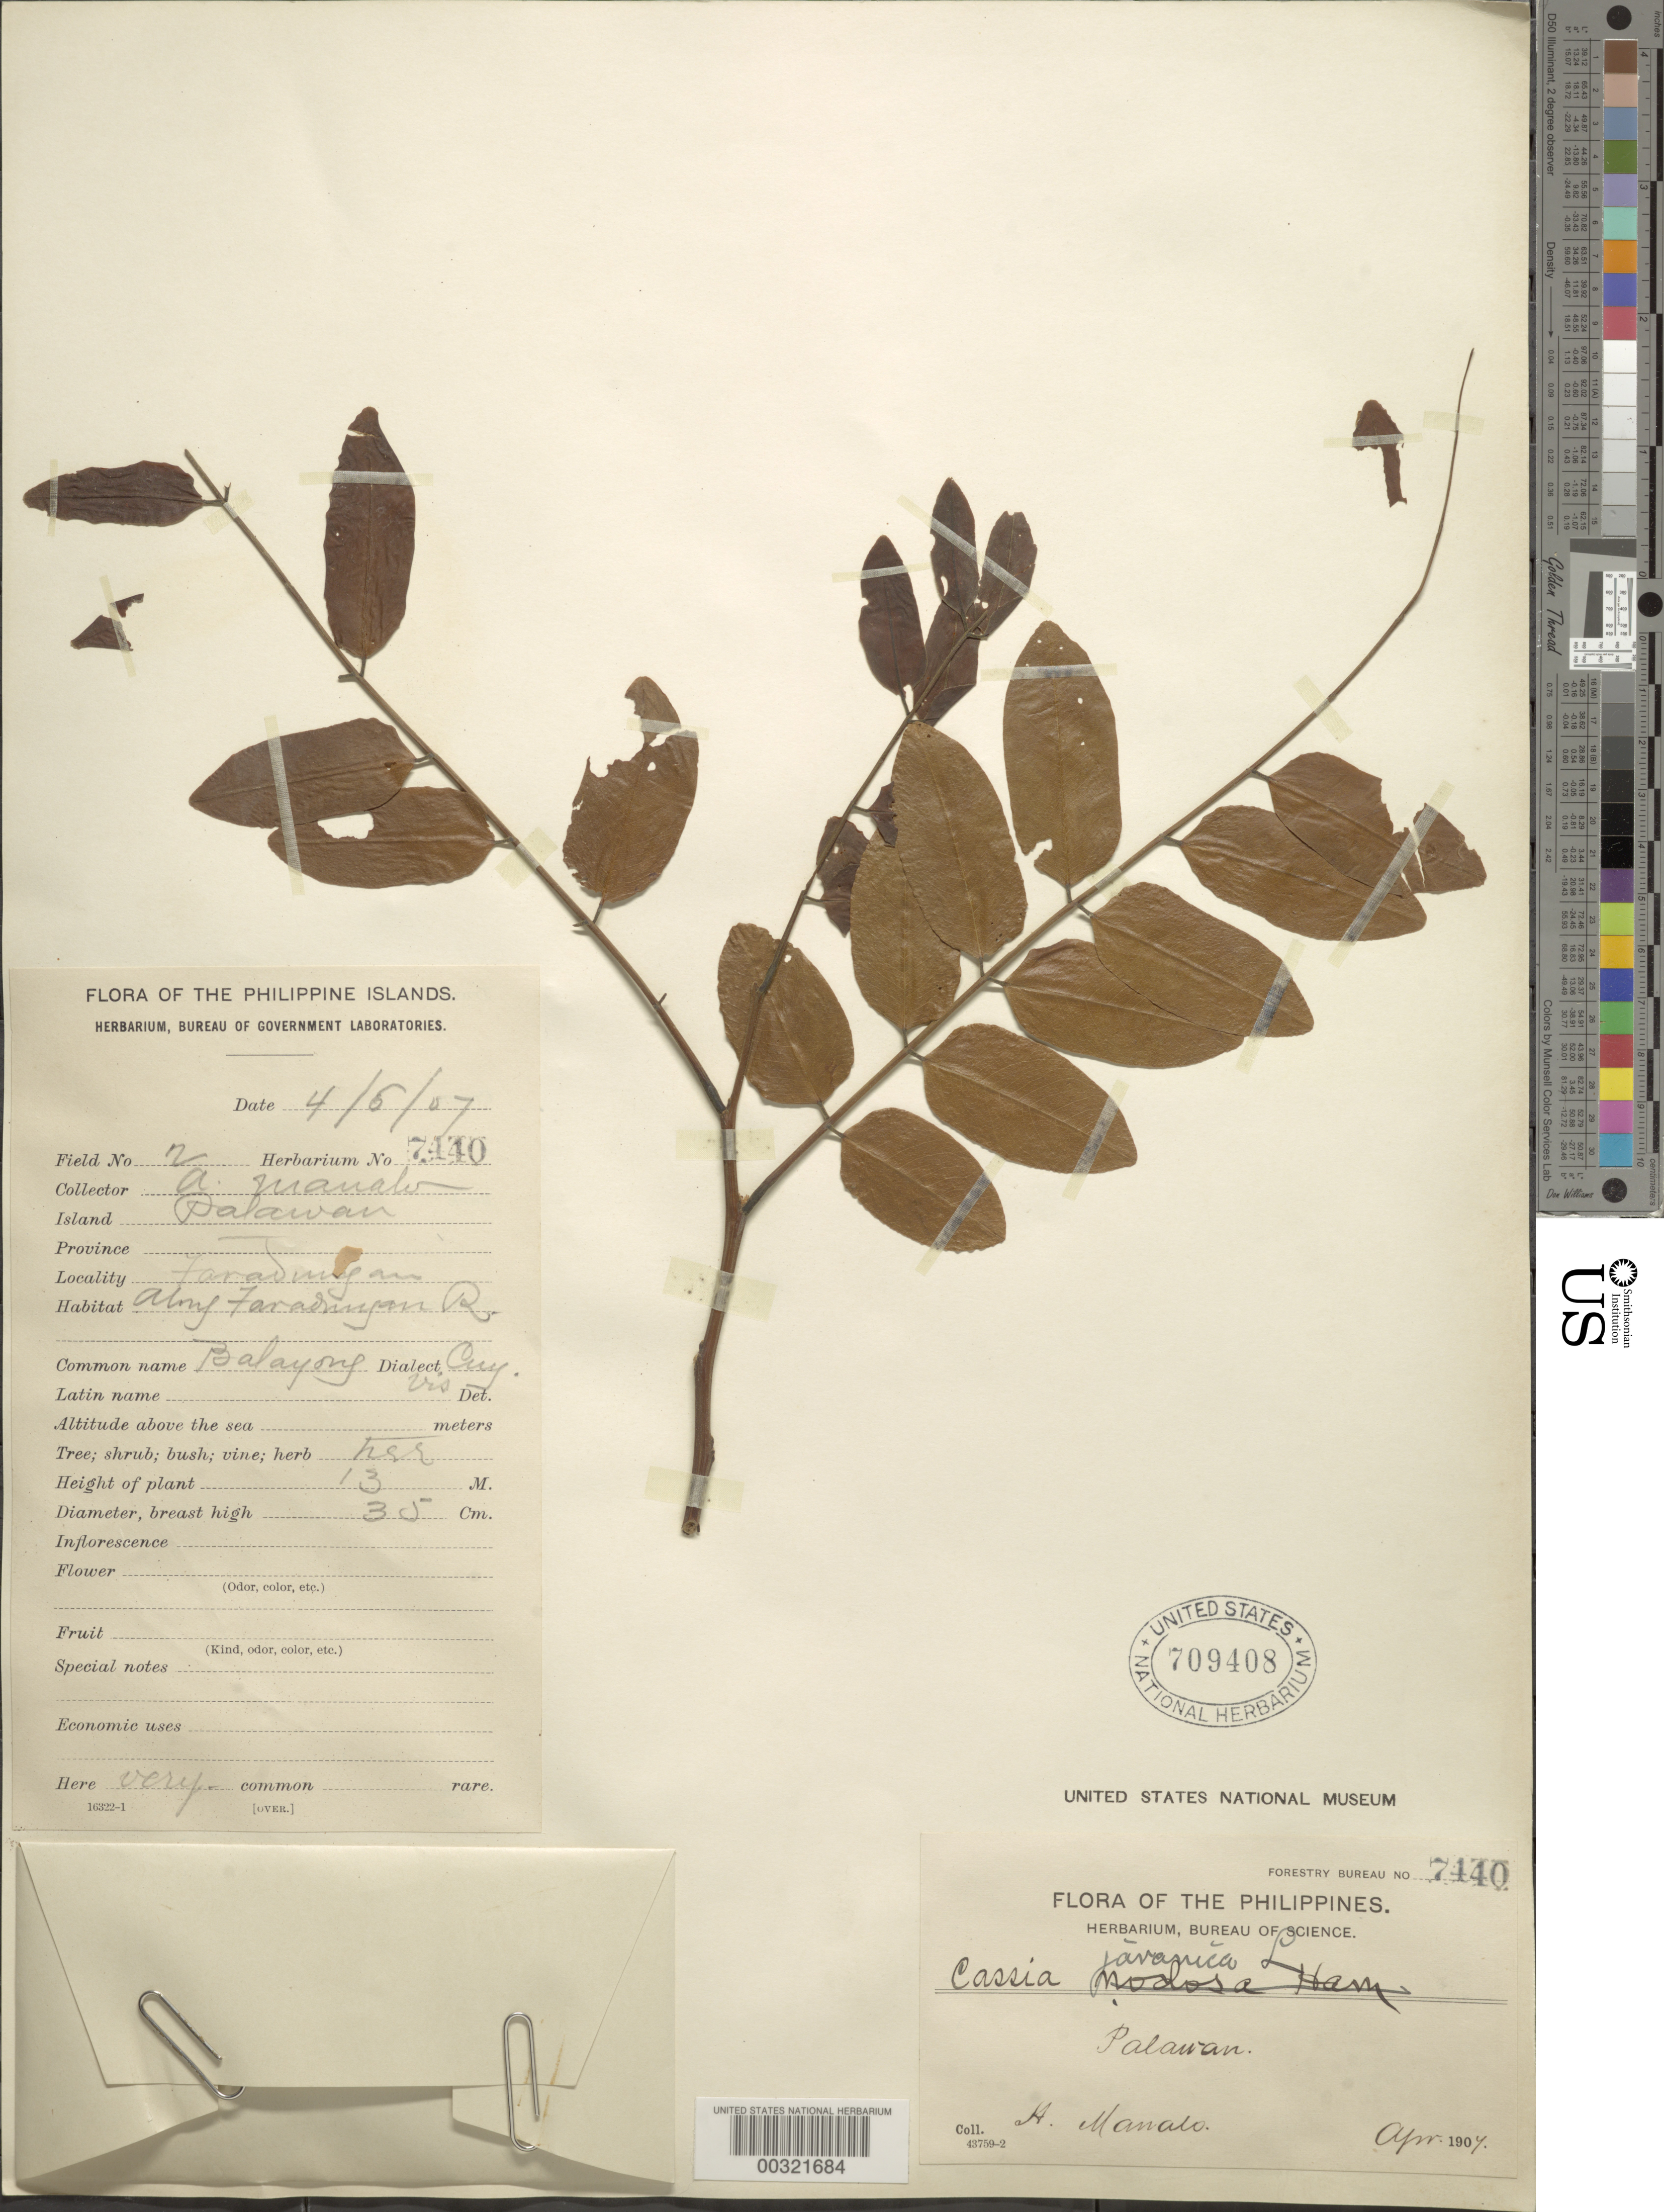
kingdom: Plantae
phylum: Tracheophyta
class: Magnoliopsida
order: Fabales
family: Fabaceae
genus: Cassia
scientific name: Cassia javanica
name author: L.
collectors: A. Manalo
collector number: Forestry Bureau No. 7440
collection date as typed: Apr 1907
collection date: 1907-04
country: Philippines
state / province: Mimaropa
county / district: Palawan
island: Palawan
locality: Along faradingan river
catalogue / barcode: US 709408